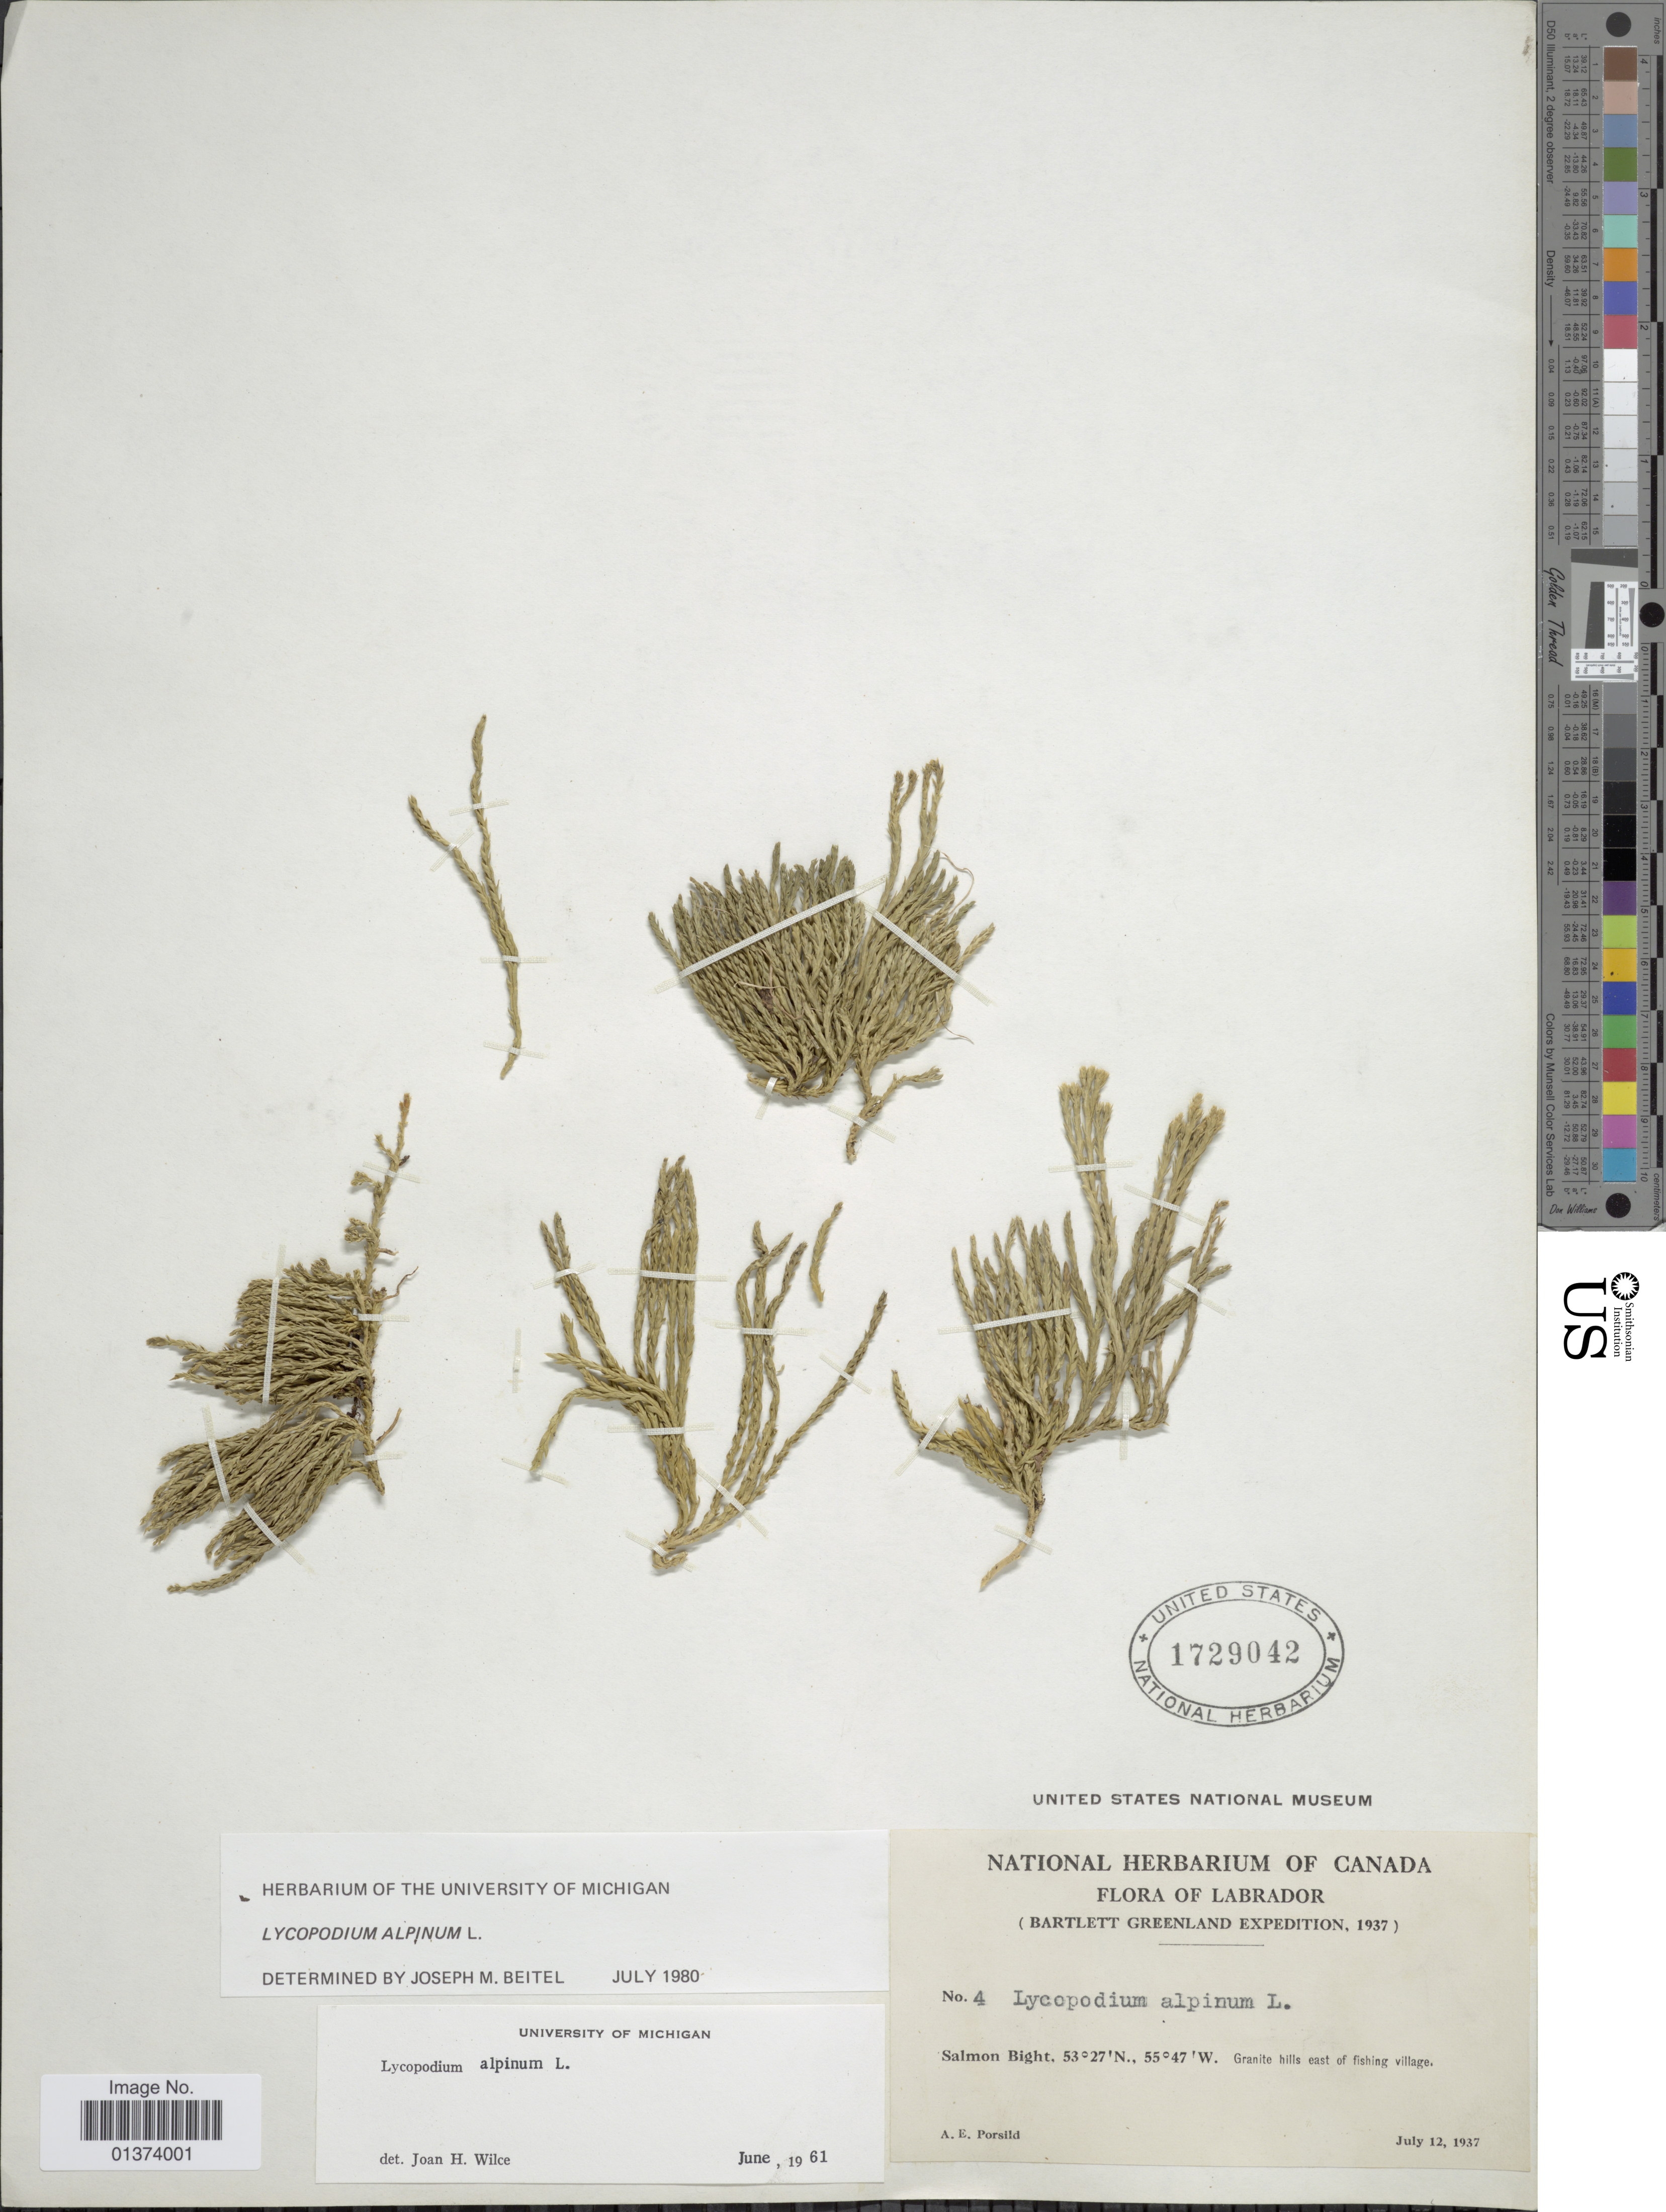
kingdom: Plantae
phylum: Tracheophyta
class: Lycopodiopsida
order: Lycopodiales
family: Lycopodiaceae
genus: Diphasiastrum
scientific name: Diphasiastrum alpinum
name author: (L.) Holub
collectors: A. E. Porsild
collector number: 4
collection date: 1937-07-12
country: Greenland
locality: Labrador, Salmon Bight, Granite hills east of fishing village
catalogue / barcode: US 1729042